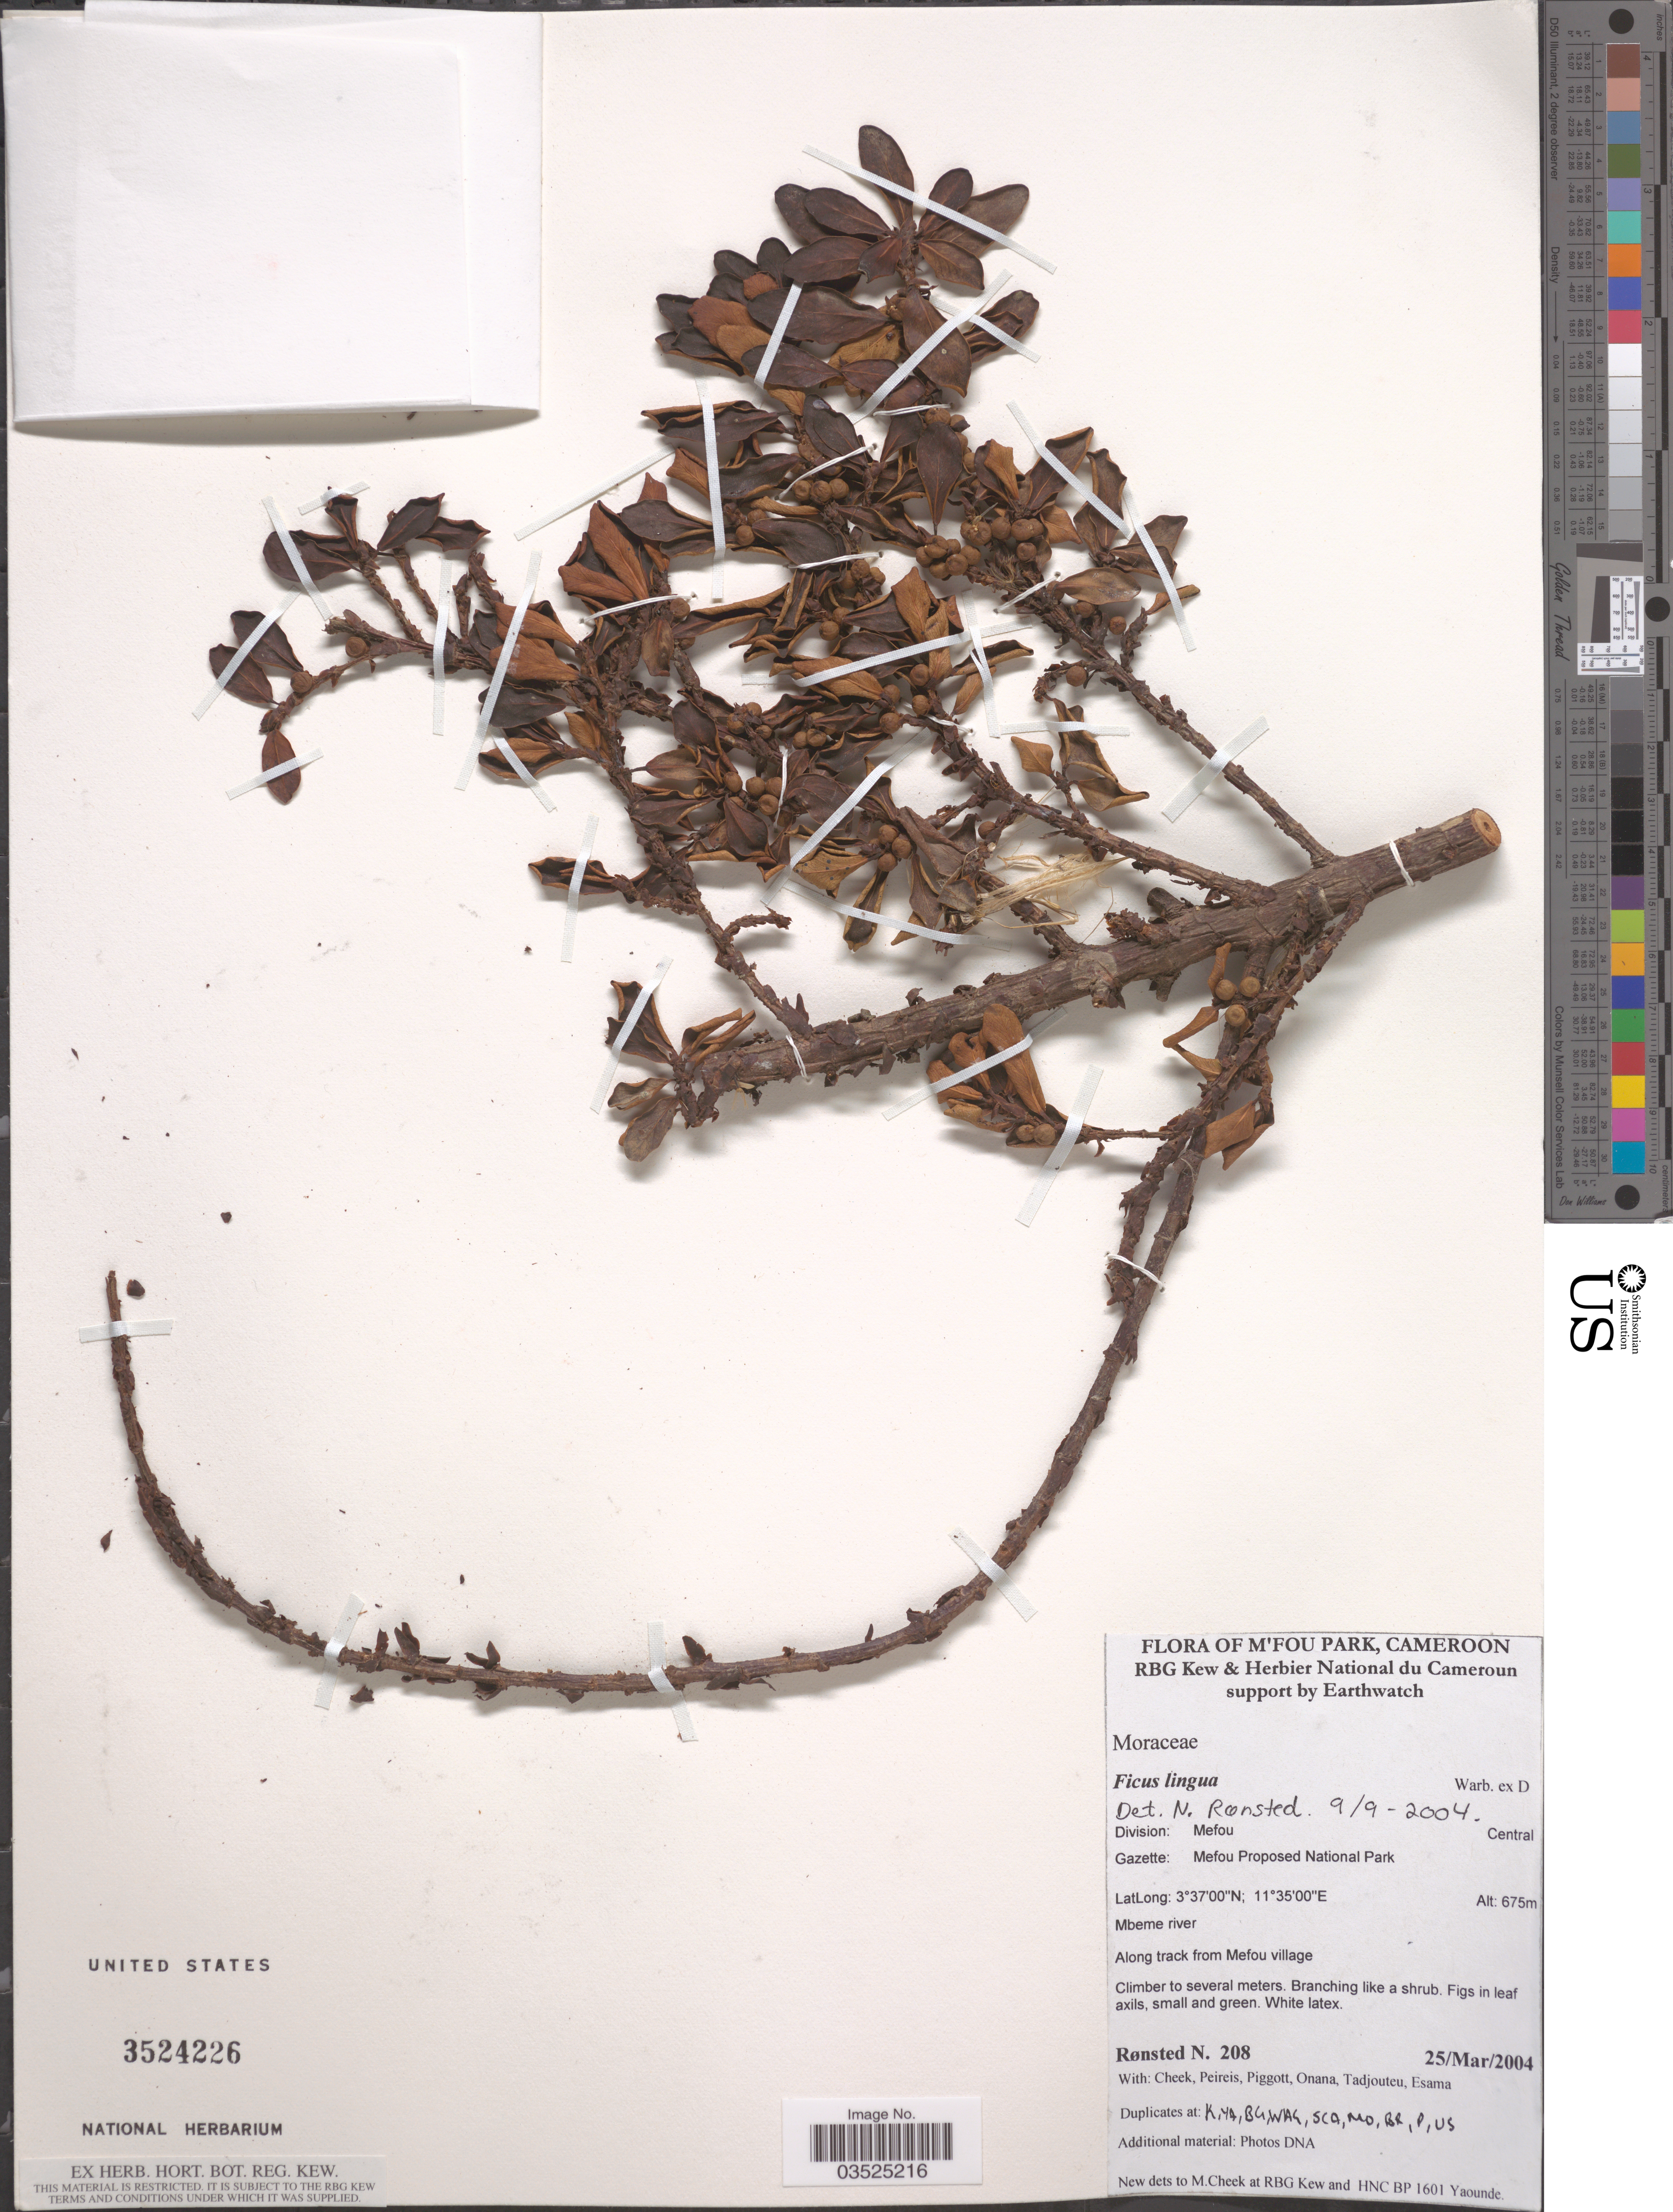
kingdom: Plantae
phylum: Tracheophyta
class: Magnoliopsida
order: Rosales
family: Moraceae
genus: Ficus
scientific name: Ficus lingua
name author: Warb. ex De Wild. & Durand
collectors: N. Rønsted, -. Cheek, Peireis, Piggott & et al.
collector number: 208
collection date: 2004-03-25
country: Cameroon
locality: M'Fou Park. Division: Mefou. Central. Gazette: Mefou Proposed National Park. Mbeme river. Along track from Mefou village.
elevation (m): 675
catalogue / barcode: US 3524226